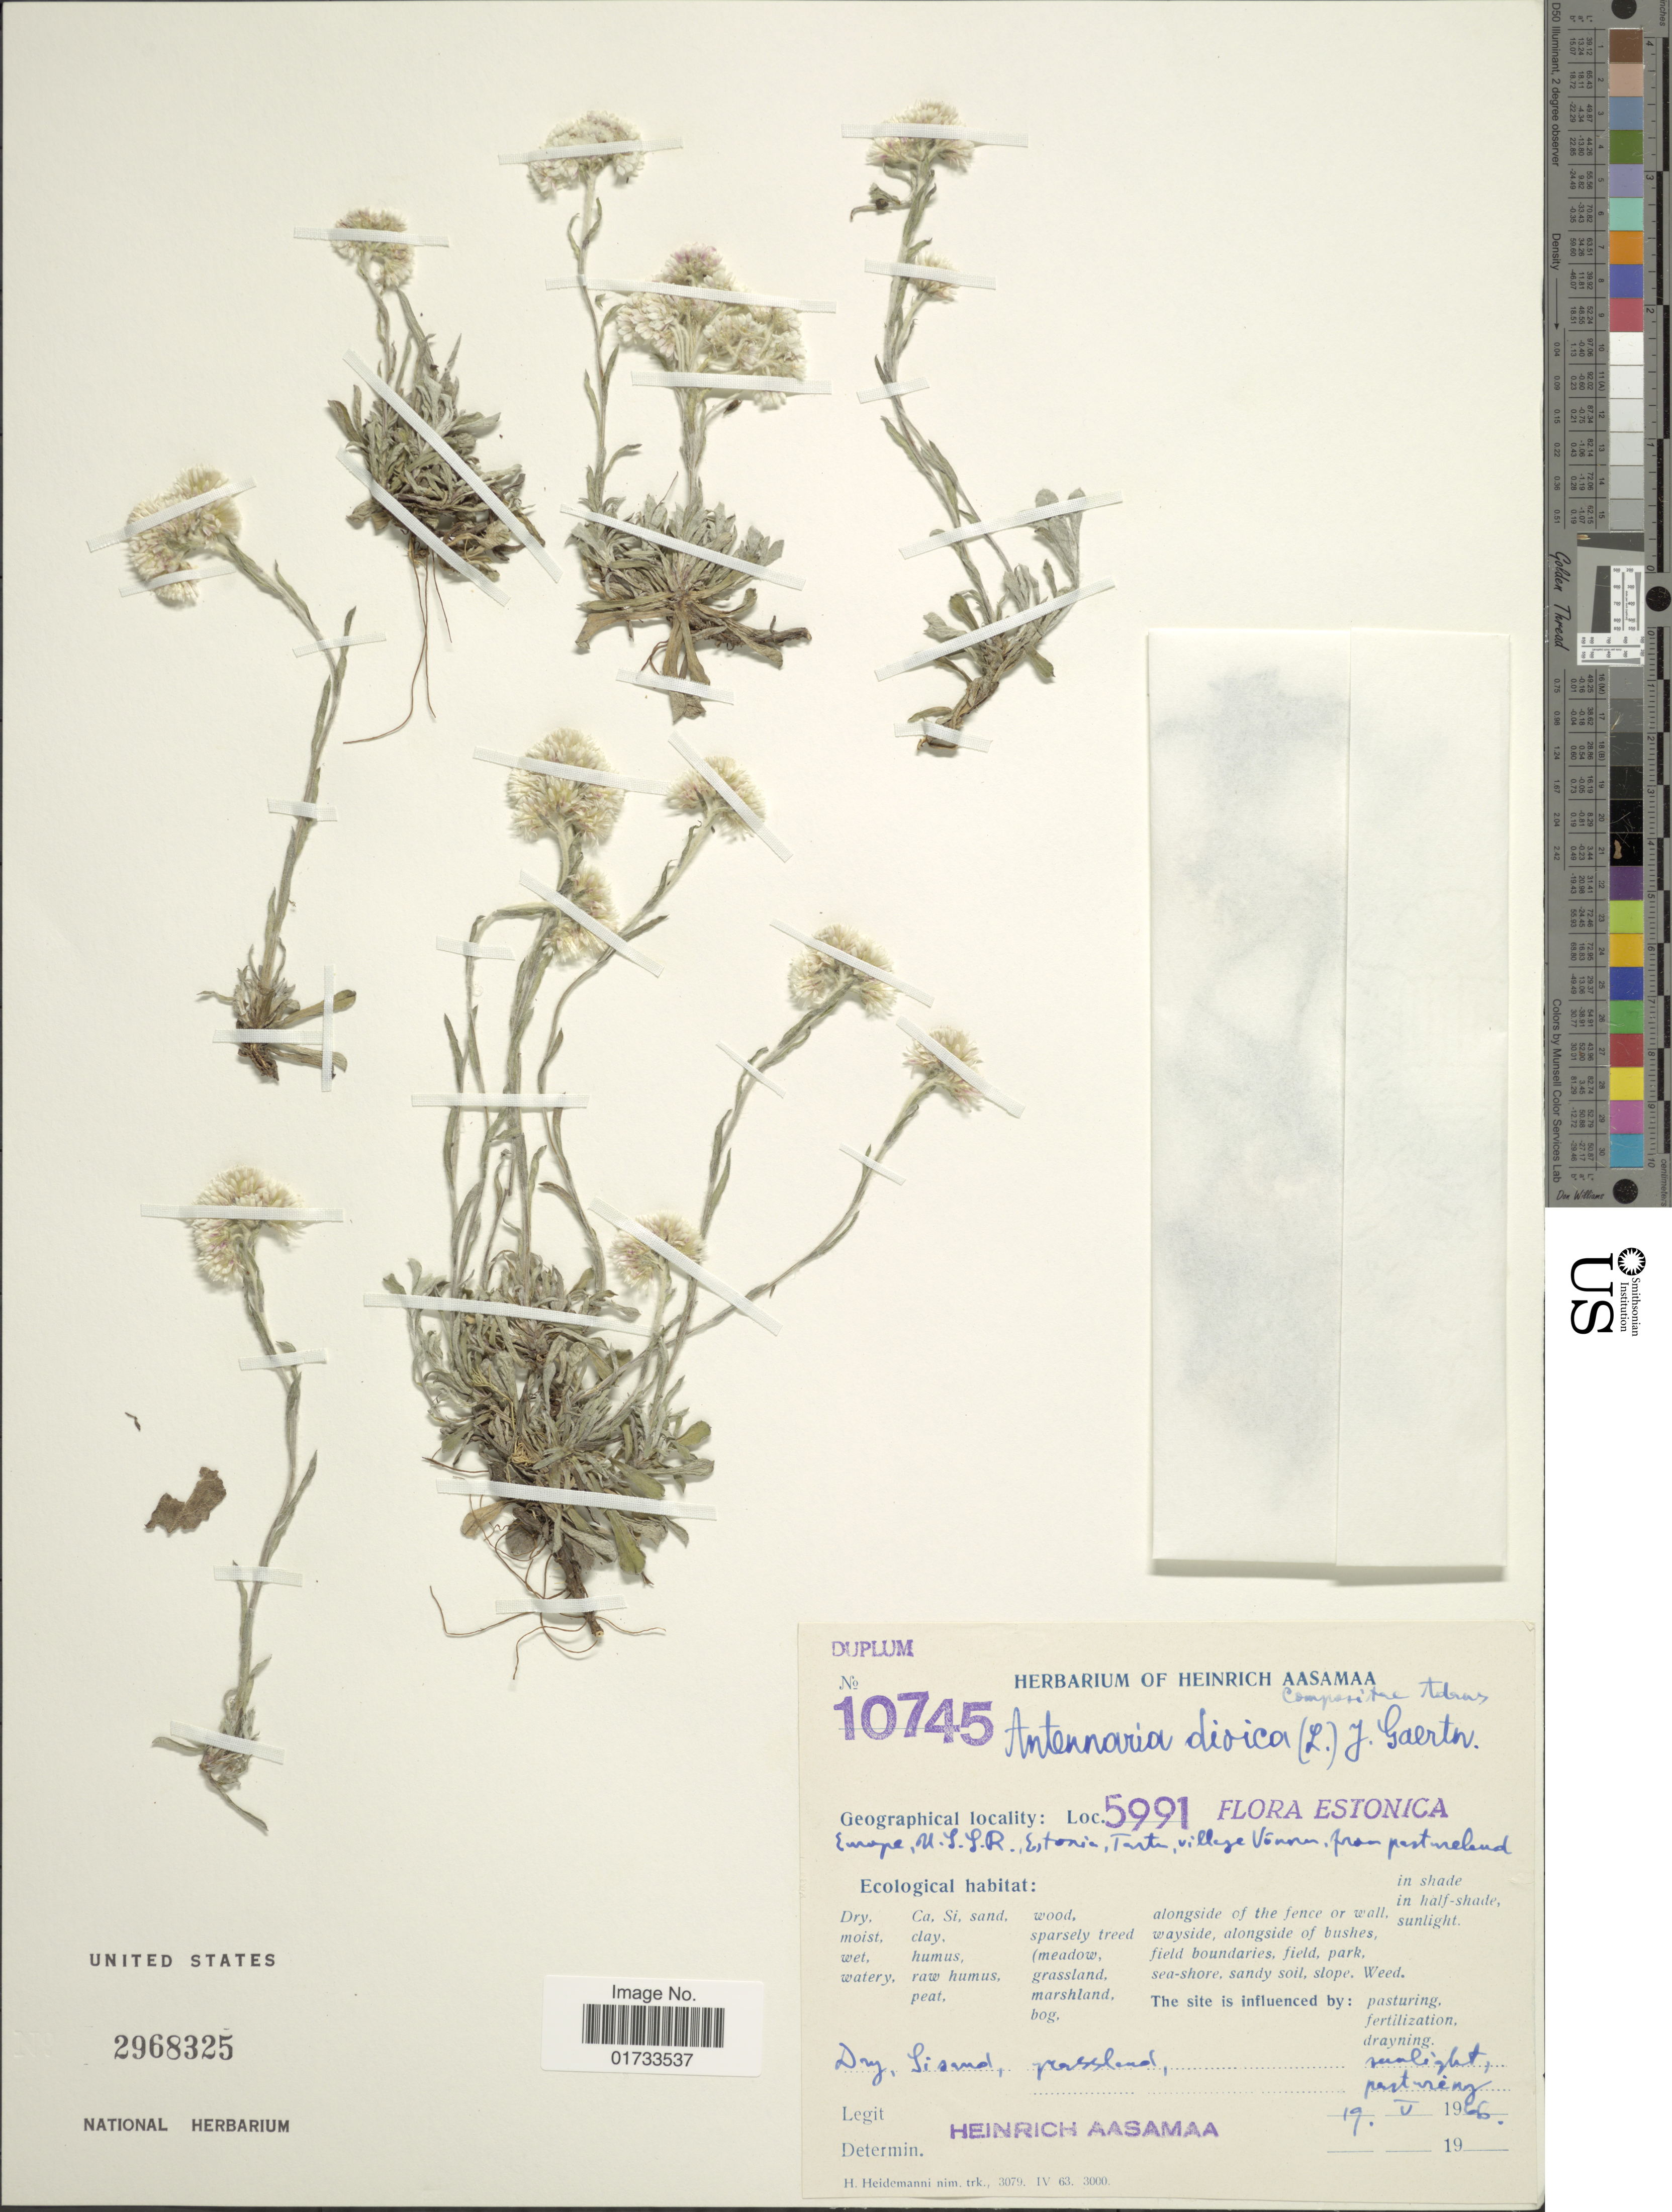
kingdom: Plantae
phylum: Tracheophyta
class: Magnoliopsida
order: Asterales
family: Asteraceae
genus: Antennaria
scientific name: Antennaria dioica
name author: (L.) Gaertn.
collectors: H. Aasamaa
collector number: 10745/5991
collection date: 1966-05-19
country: Estonia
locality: U.S.S.R.,Tertasm village Vunnes, Aspen westland, alongside of the fence or wall, wayside, alongside of bushesm field boundaties, field park, sea-shore, in shade in half-shade, sunlight [interpreted]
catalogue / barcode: US 2968325